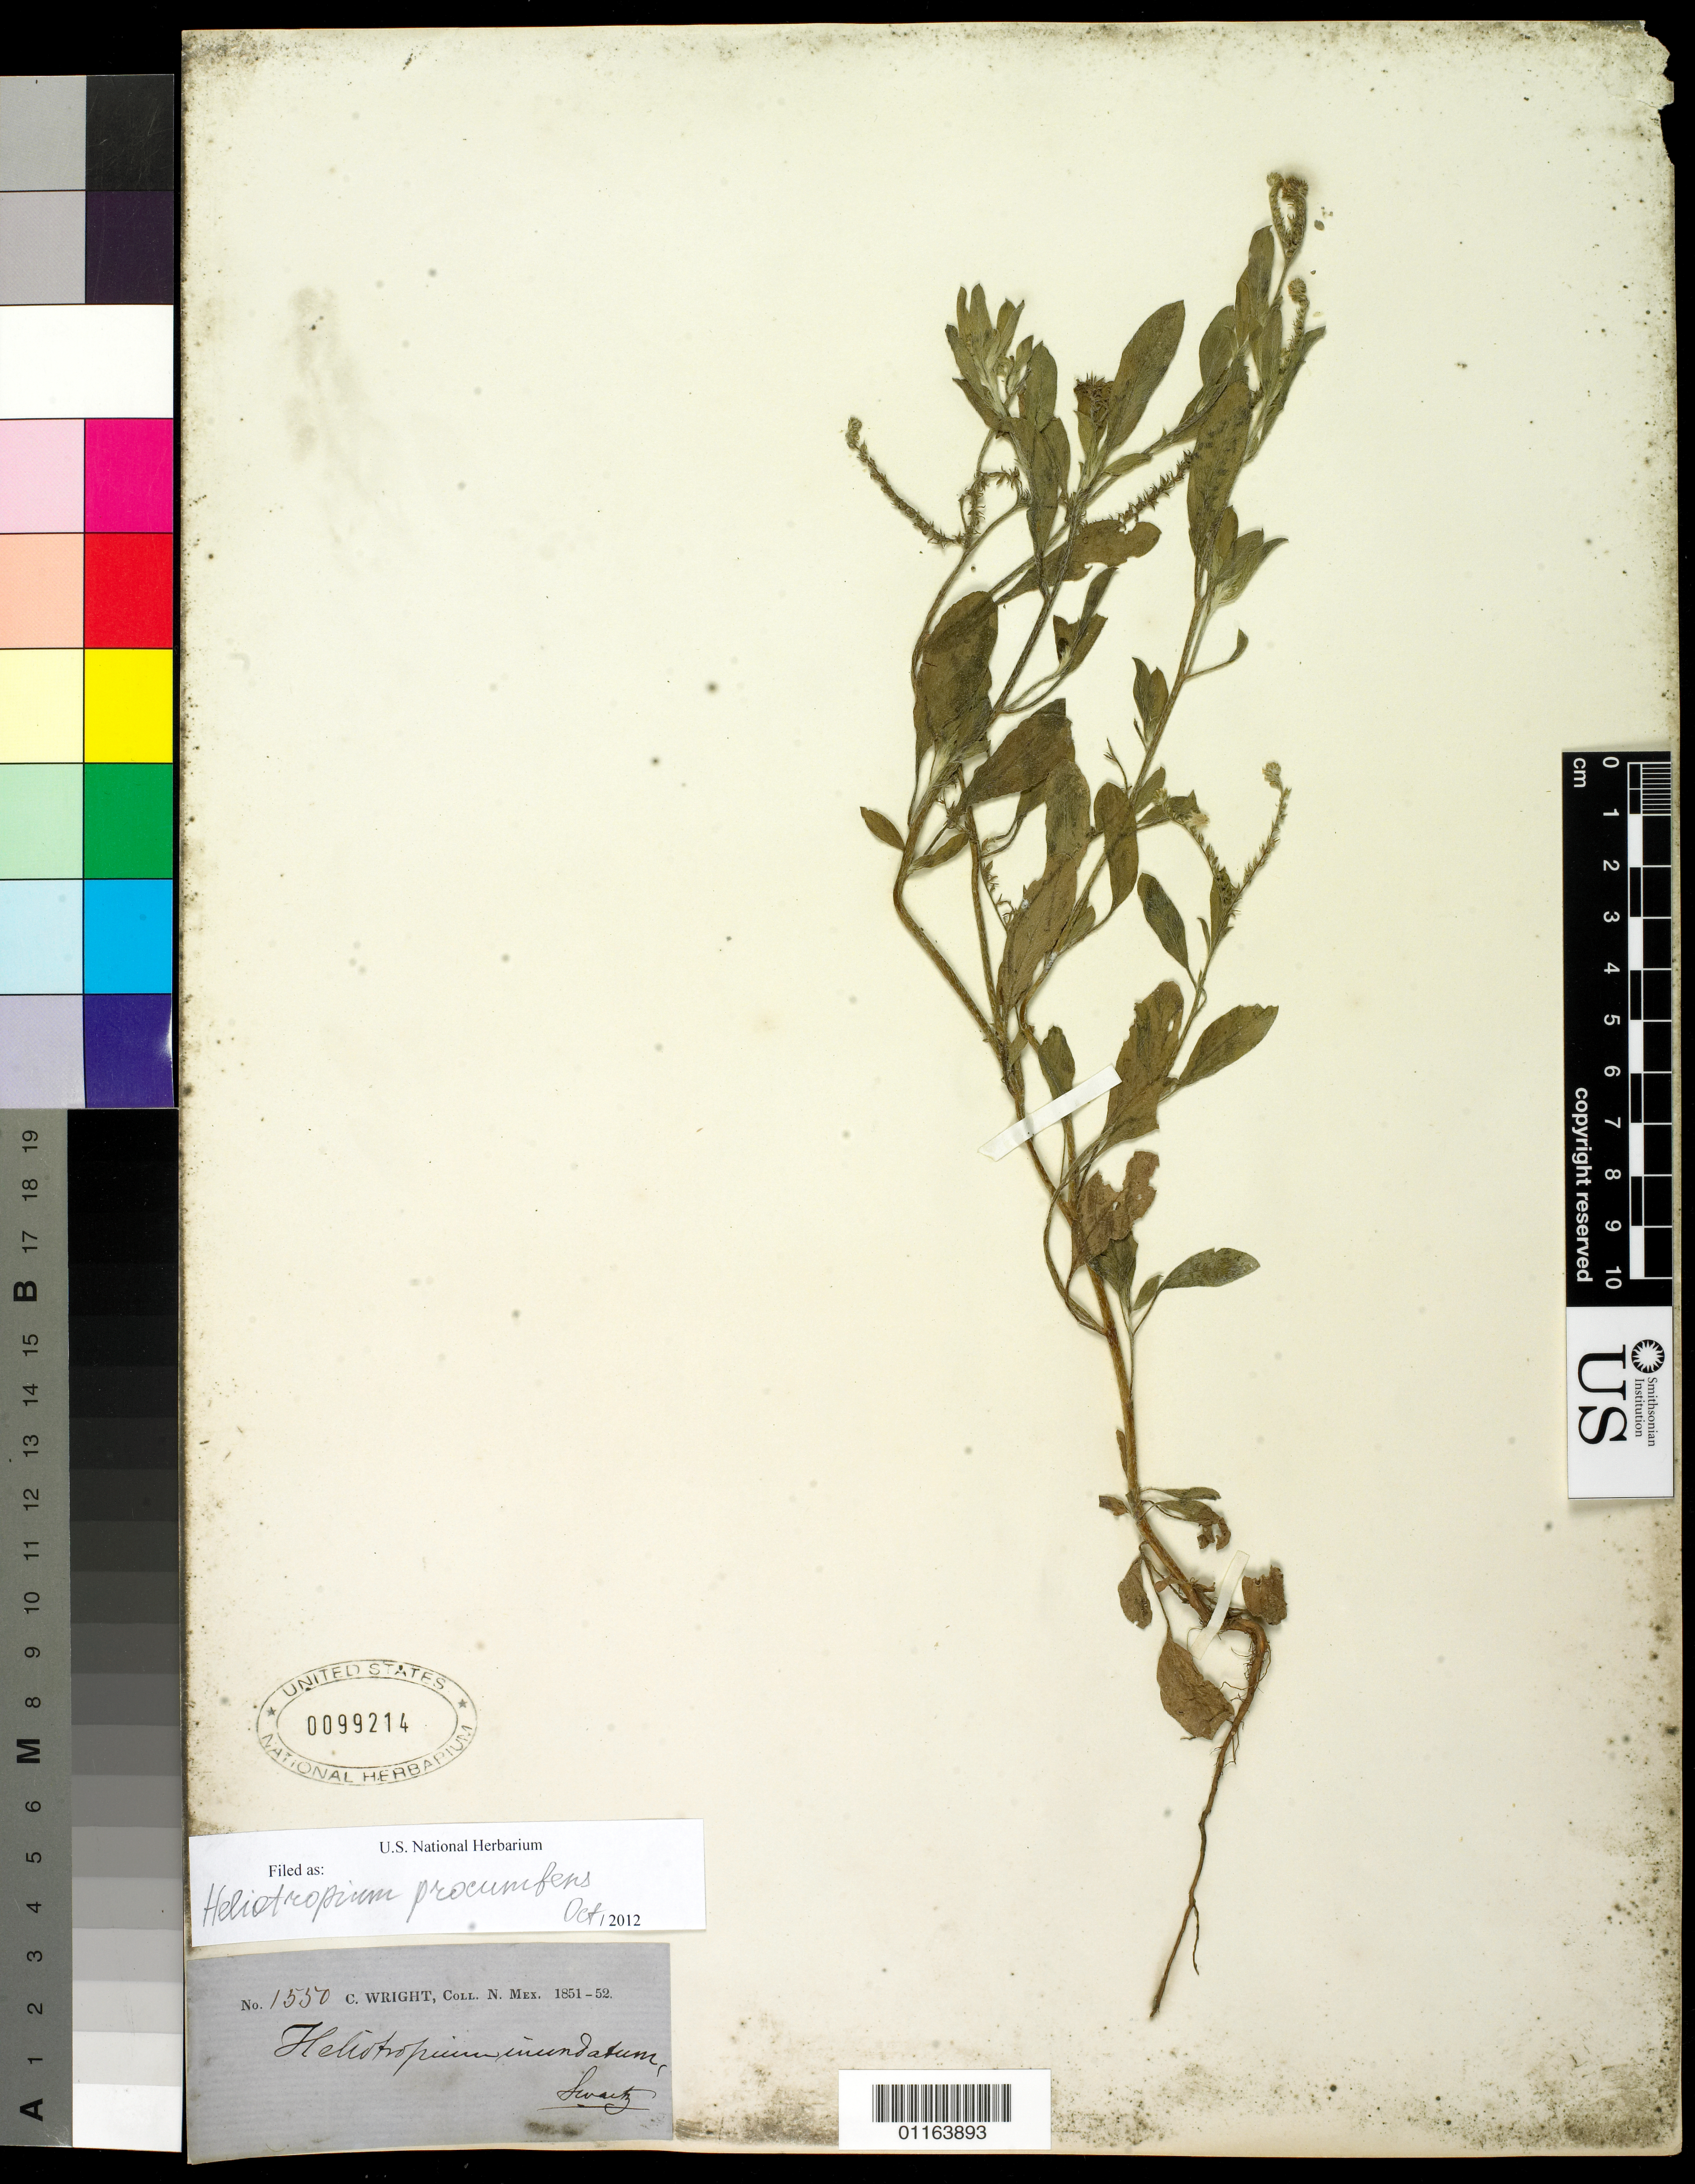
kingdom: Plantae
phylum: Tracheophyta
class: Magnoliopsida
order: Boraginales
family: Heliotropiaceae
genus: Euploca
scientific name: Euploca procumbens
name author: (Mill.) Diane & Hilger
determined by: Feuillet, C.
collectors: C. Wright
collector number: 1550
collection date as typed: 1851 to -- --- 1852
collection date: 1851/1852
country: United States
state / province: New Mexico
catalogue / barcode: US 99214